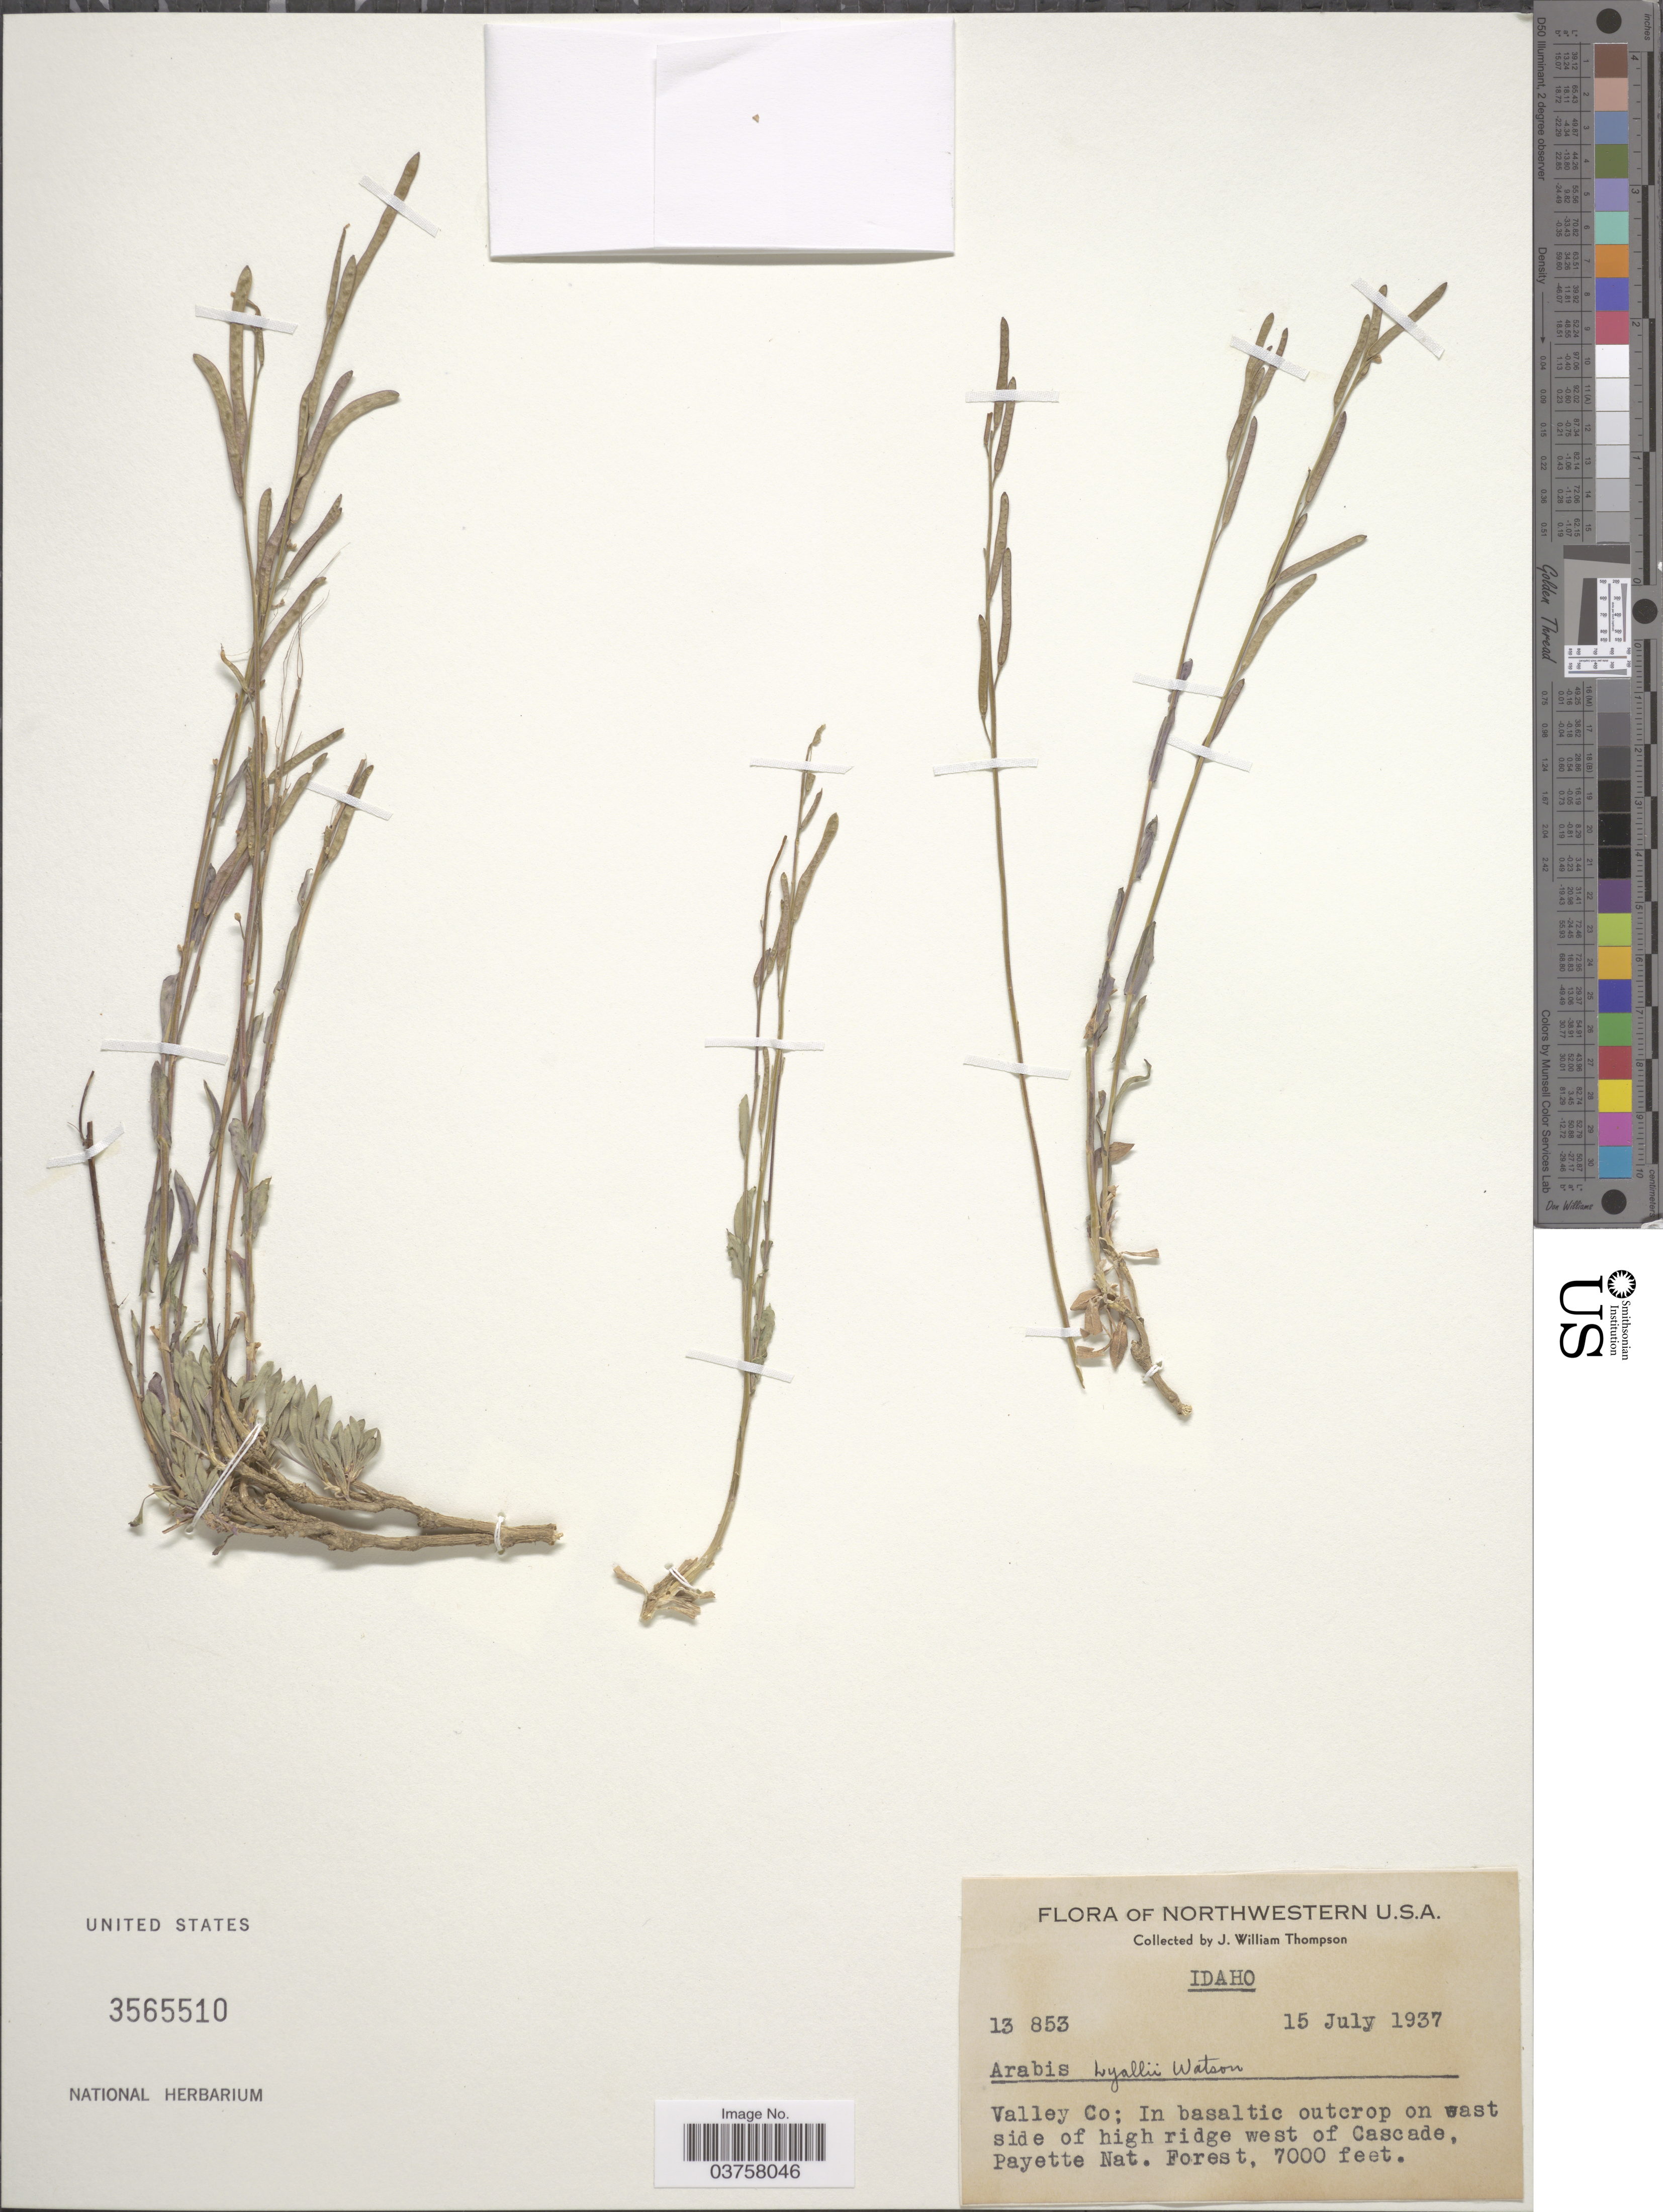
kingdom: Plantae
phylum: Tracheophyta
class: Magnoliopsida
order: Brassicales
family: Brassicaceae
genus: Arabis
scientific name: Arabis lyallii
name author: S. Watson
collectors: J. W. Thompson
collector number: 13853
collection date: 1937-07-15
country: United States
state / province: Idaho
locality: Northwestern U.S.A. Valley Co; In basaltic outcrop on east side of high ridge west of Cascade, Payette Nat. Forest.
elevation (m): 2134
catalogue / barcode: US 3565510